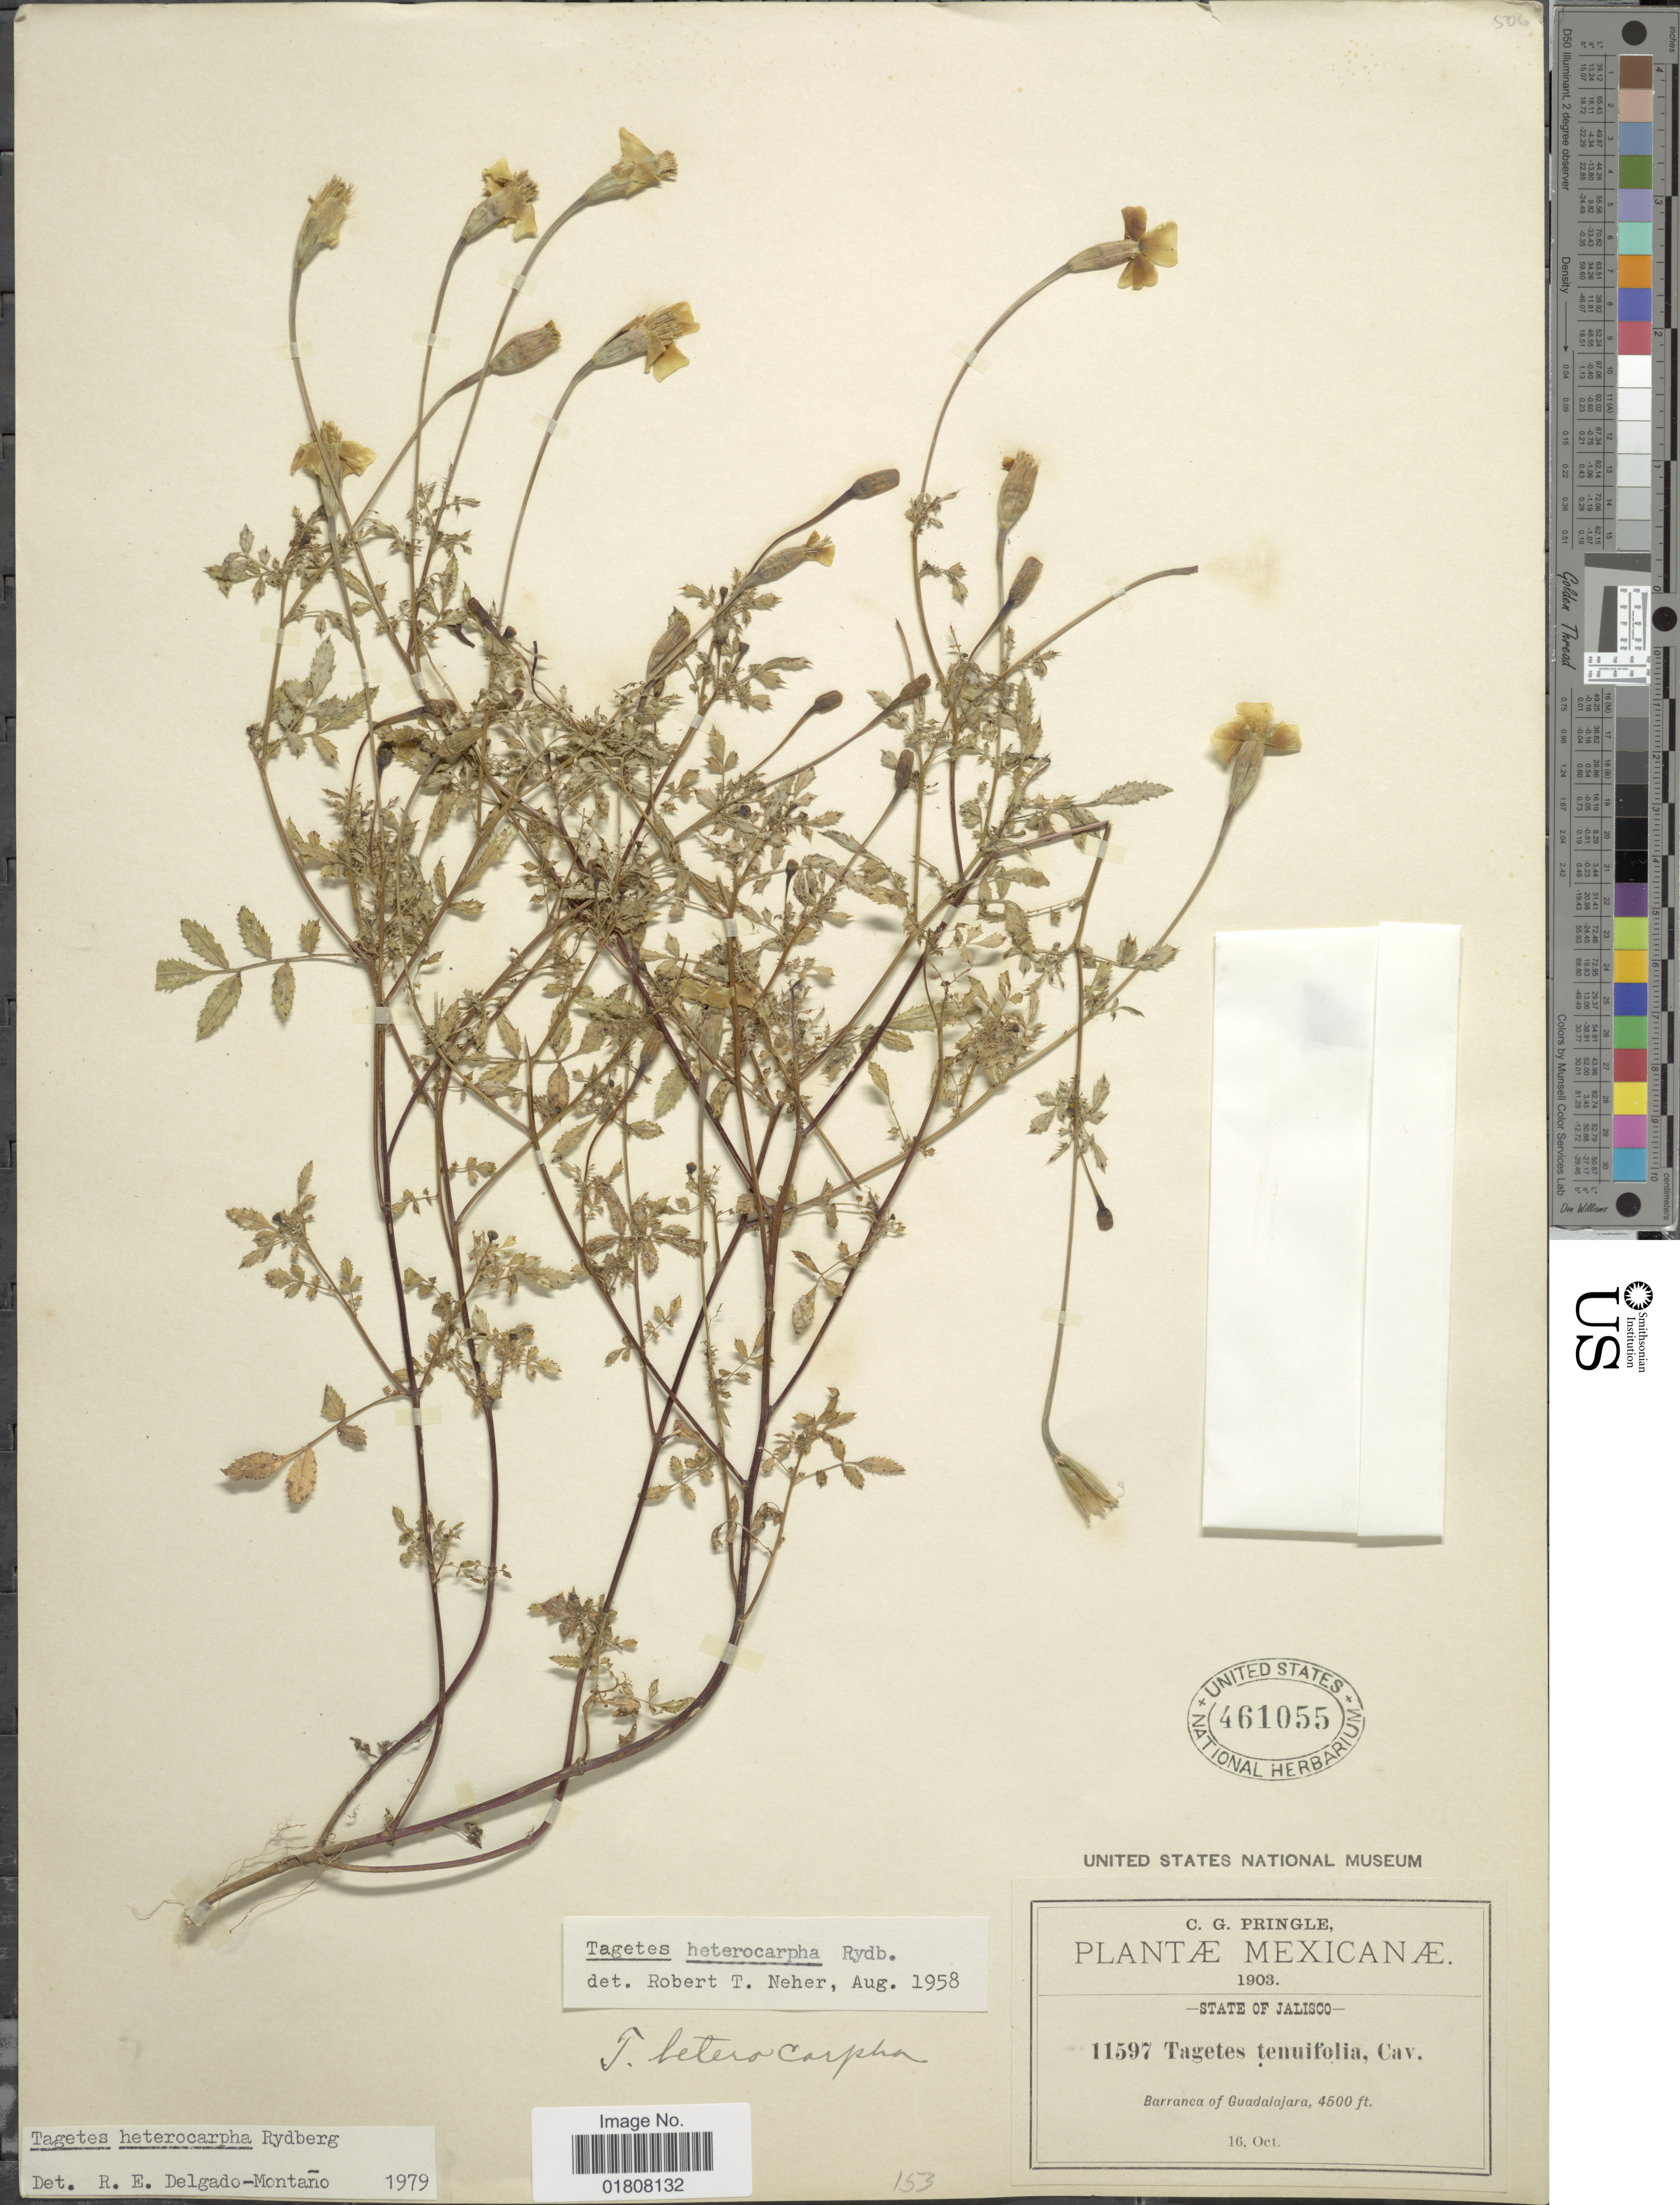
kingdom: Plantae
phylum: Tracheophyta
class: Magnoliopsida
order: Asterales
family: Asteraceae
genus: Tagetes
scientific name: Tagetes heterocarpha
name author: Rydb.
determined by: Schiavinato, Dario J.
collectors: C. G. Pringle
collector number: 11597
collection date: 1903-10-16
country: Mexico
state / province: Jalisco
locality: Barranca of Guadalajara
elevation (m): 1372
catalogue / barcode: US 461055